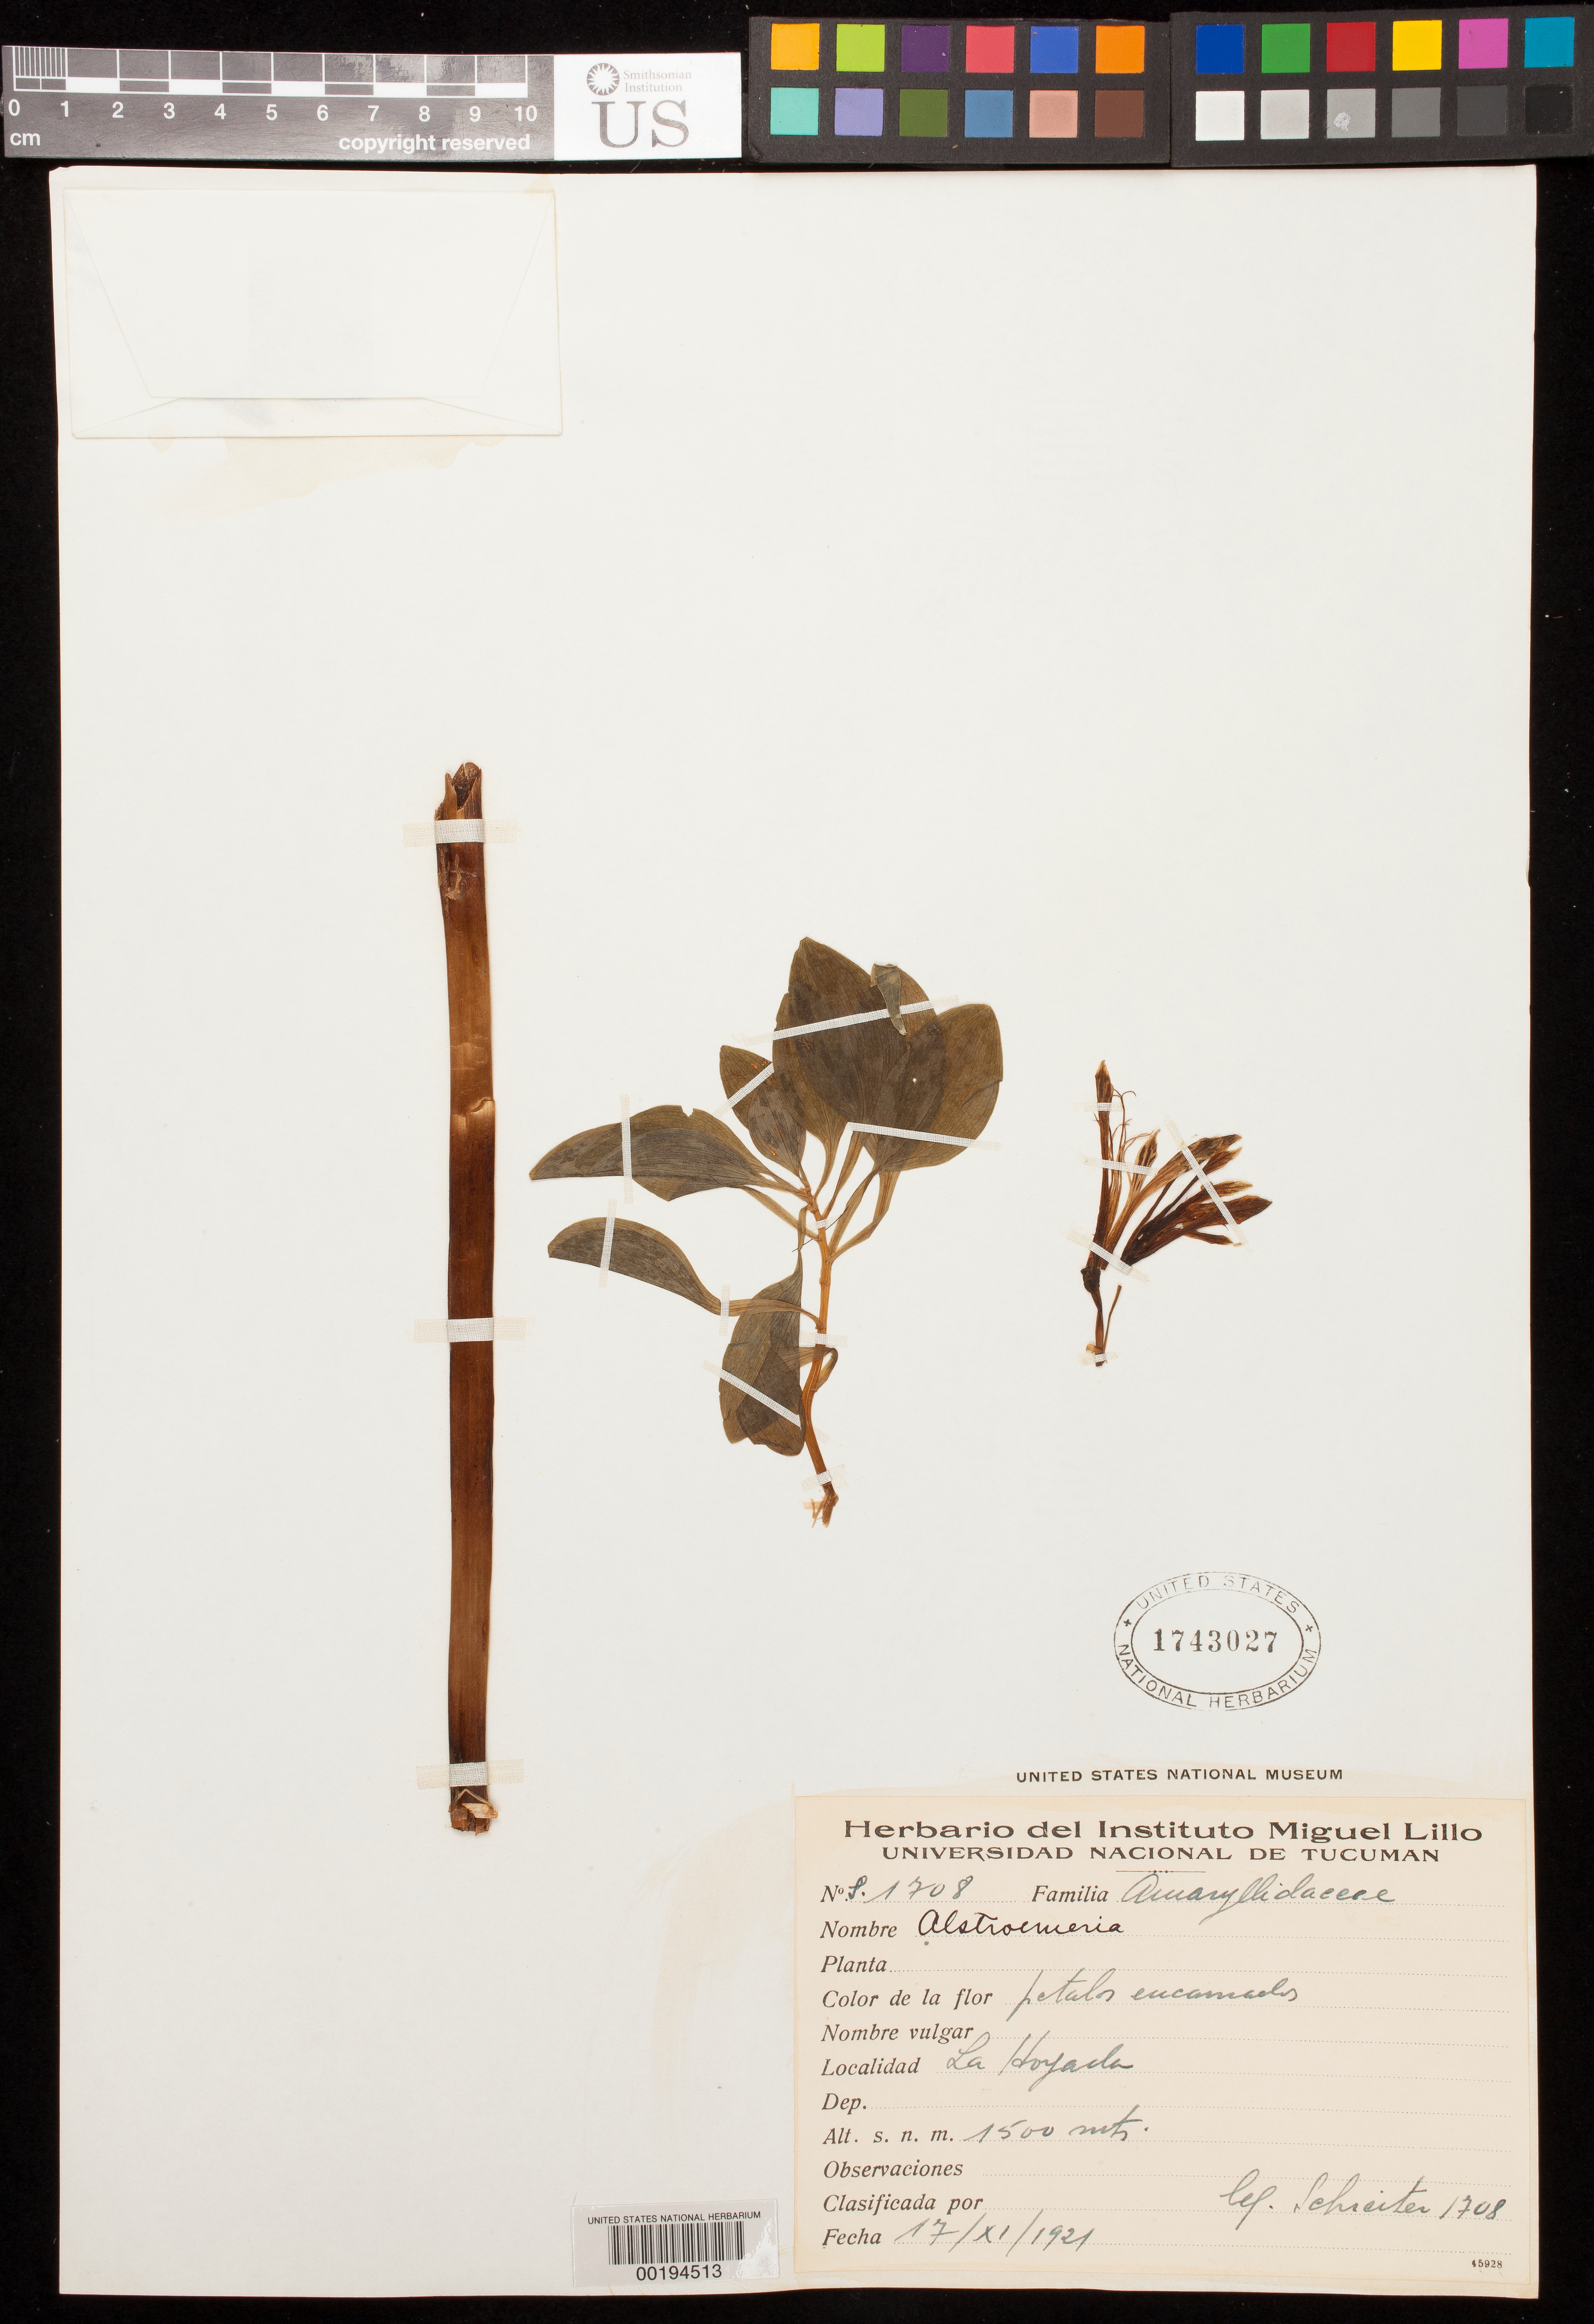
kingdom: Plantae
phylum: Tracheophyta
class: Liliopsida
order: Liliales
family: Alstroemeriaceae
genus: Alstroemeria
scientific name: Alstroemeria sp.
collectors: R. Schreiter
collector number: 1708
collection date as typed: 17 Nov 1921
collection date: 1921-11-17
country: Argentina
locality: La Hoyada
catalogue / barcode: US 1743027